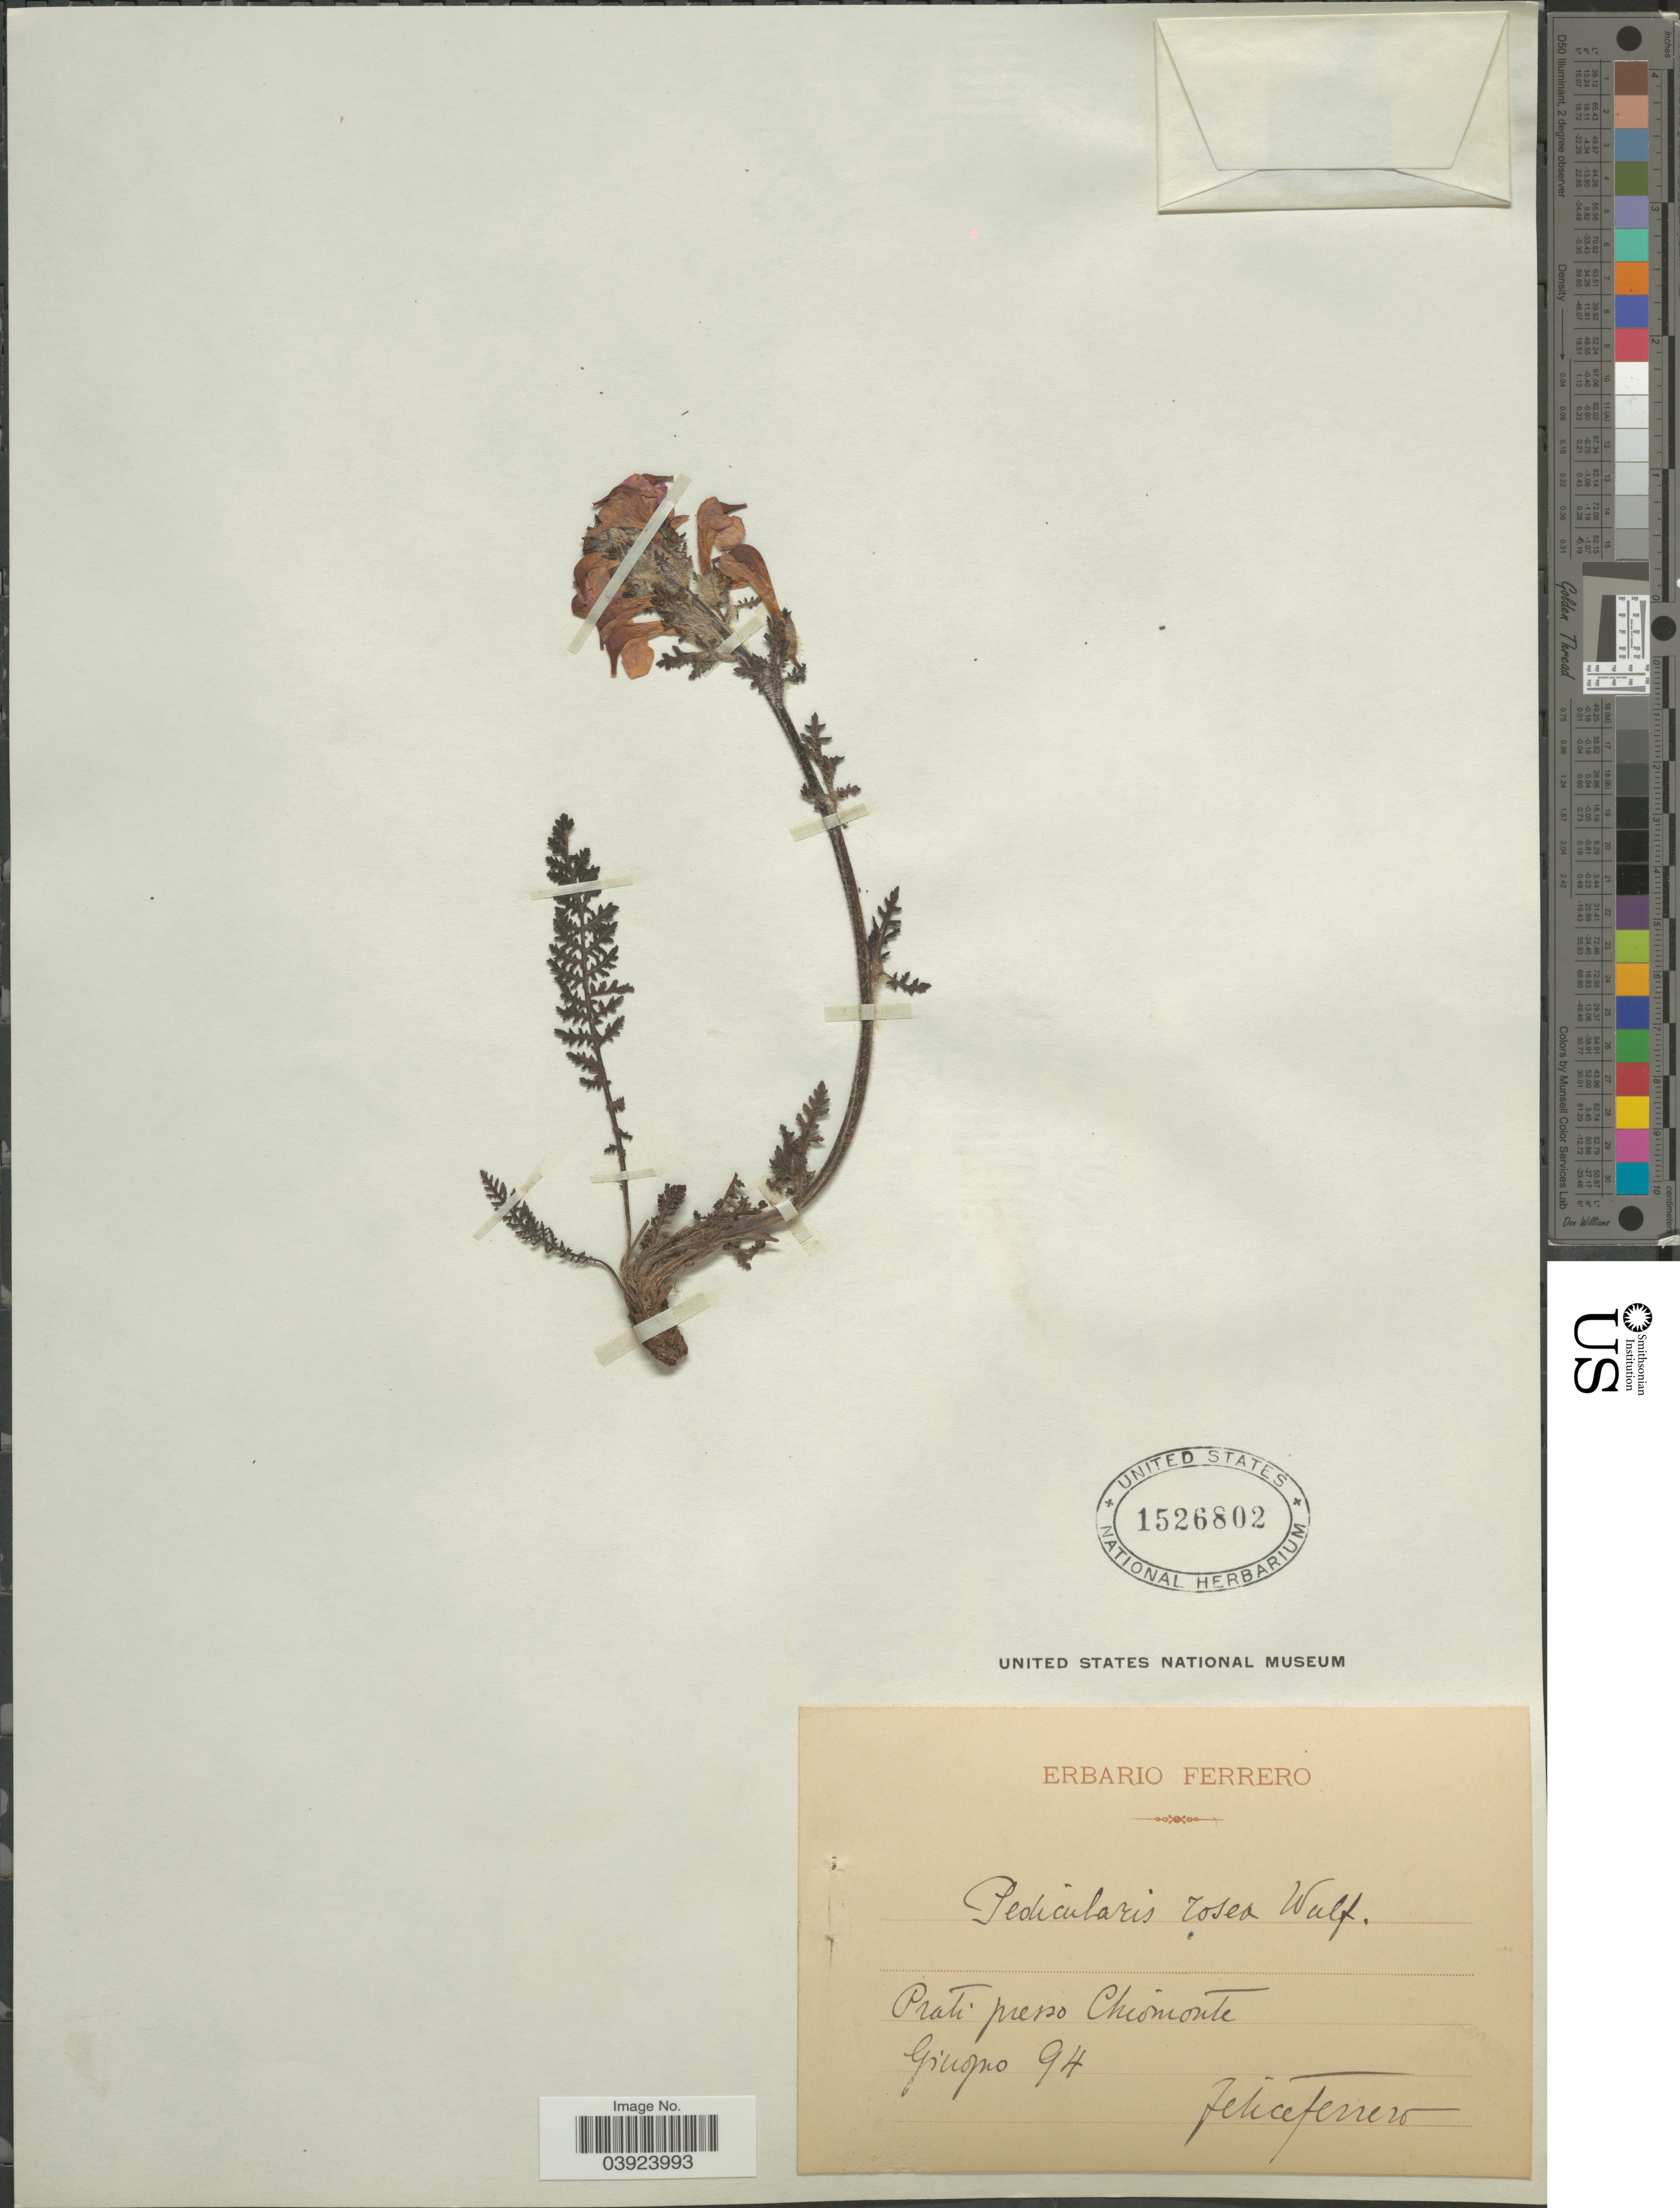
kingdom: Plantae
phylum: Tracheophyta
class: Magnoliopsida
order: Lamiales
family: Orobanchaceae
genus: Pedicularis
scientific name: Pedicularis rosea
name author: Wulfen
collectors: F. Ferrero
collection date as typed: Transcribed d/m/y: /6/94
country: Italy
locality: Prati presso Chiomonte.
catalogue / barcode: US 1526802